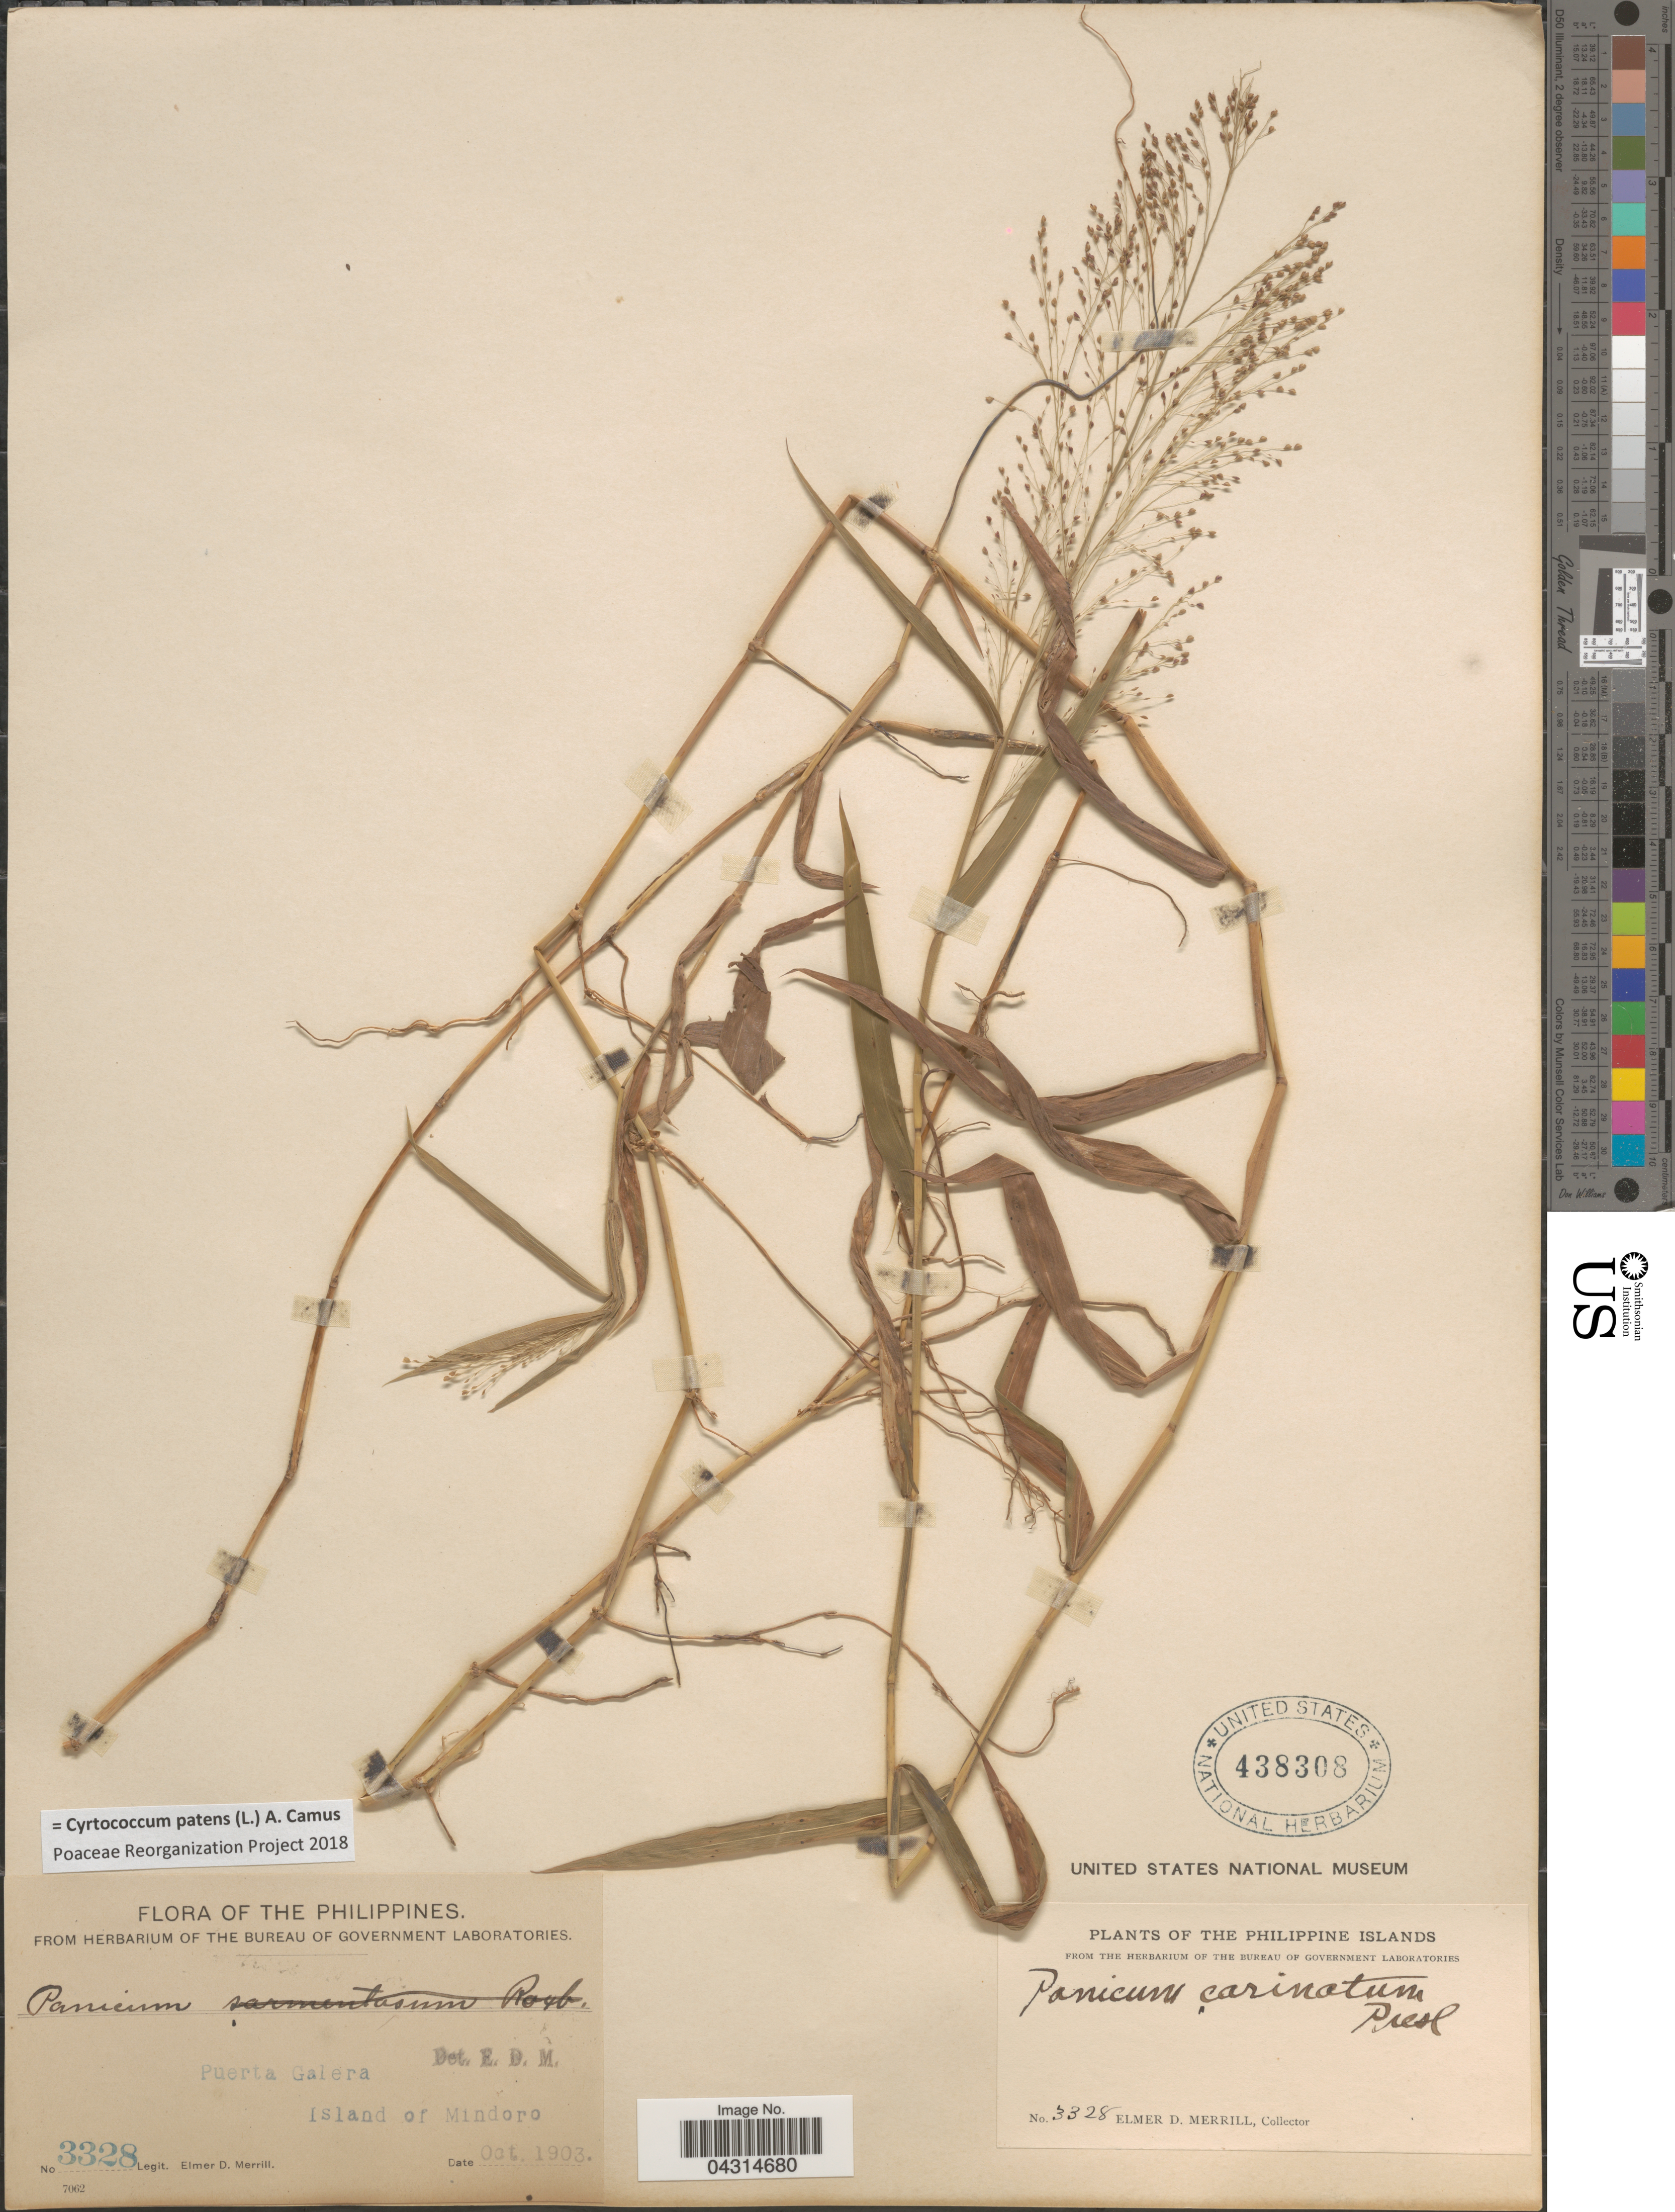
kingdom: Plantae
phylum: Tracheophyta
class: Liliopsida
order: Poales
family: Poaceae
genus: Cyrtococcum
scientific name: Cyrtococcum patens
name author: (L.) A. Camus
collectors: E. D. Merrill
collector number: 3328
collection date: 1903-10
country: Philippines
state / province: Mimaropa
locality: Puerta Galera. Island of Mindoro. Philippine Islands.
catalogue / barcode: US 438308